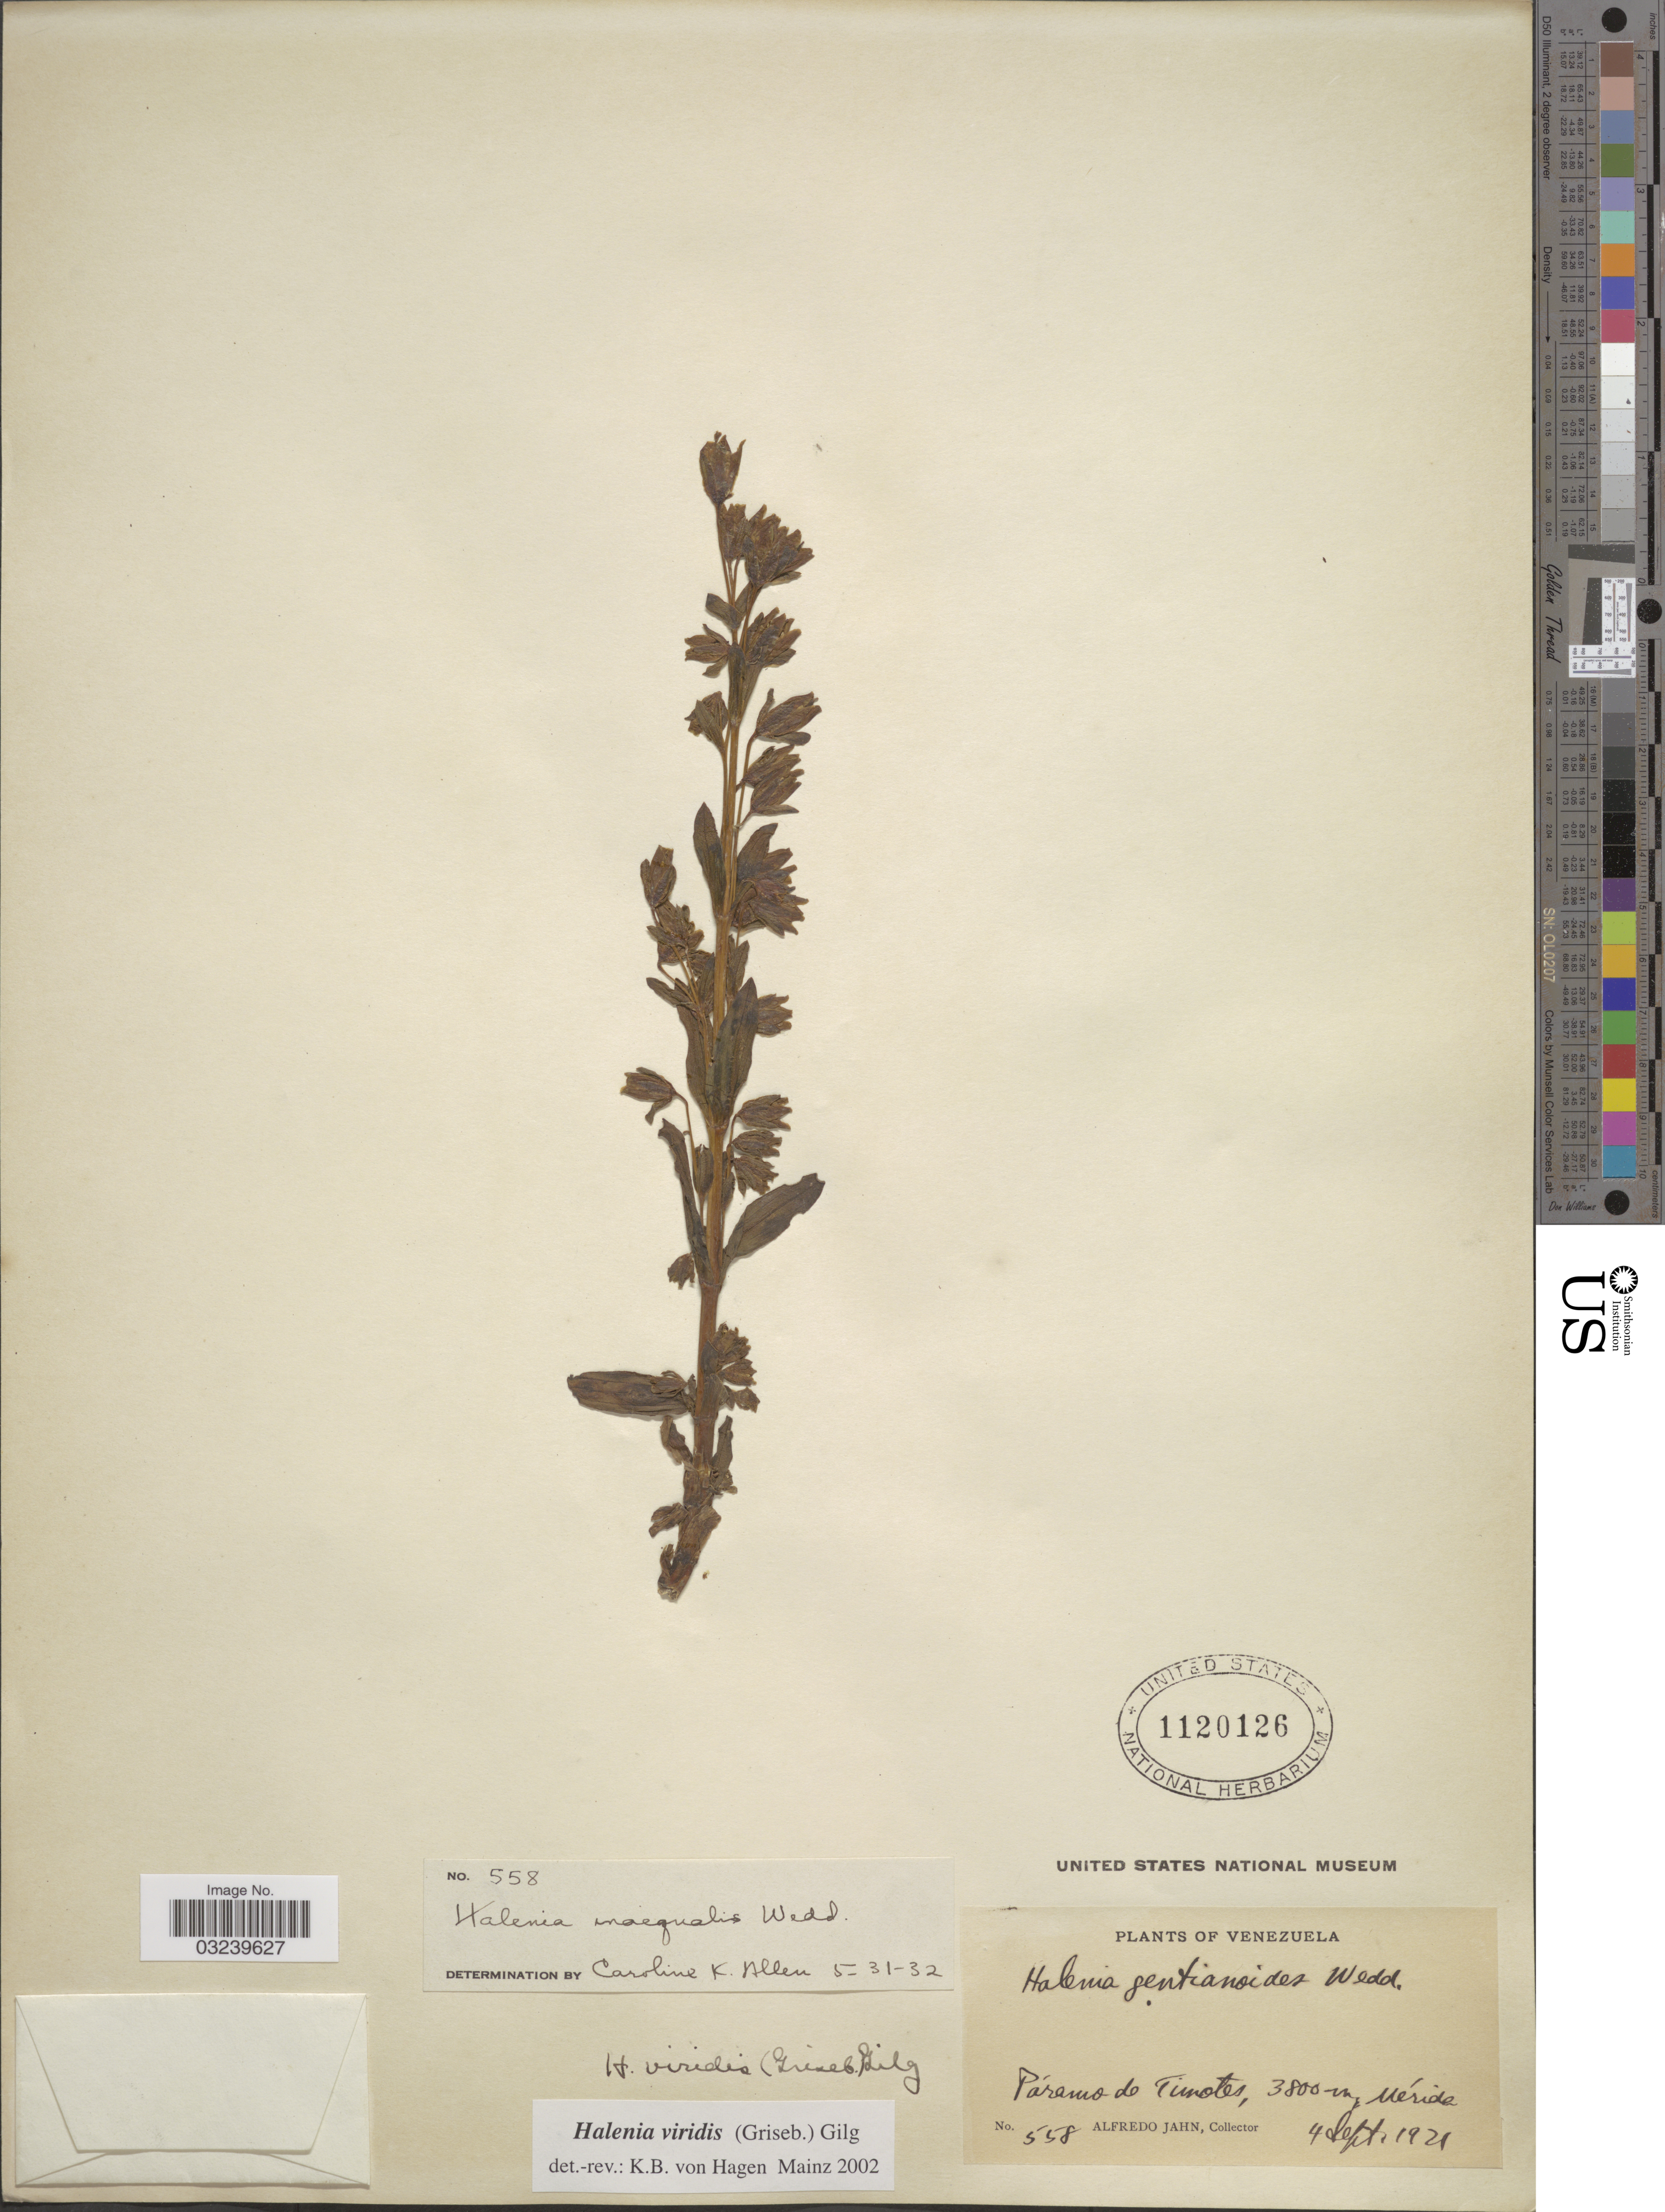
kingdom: Plantae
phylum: Tracheophyta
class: Magnoliopsida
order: Gentianales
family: Gentianaceae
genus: Halenia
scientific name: Halenia viridis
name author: (Griseb.) Gilg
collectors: A. Jahn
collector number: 558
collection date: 1921-09-04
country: Venezuela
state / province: Mérida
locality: Páramo de Timotes.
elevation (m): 3800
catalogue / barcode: US 1120126